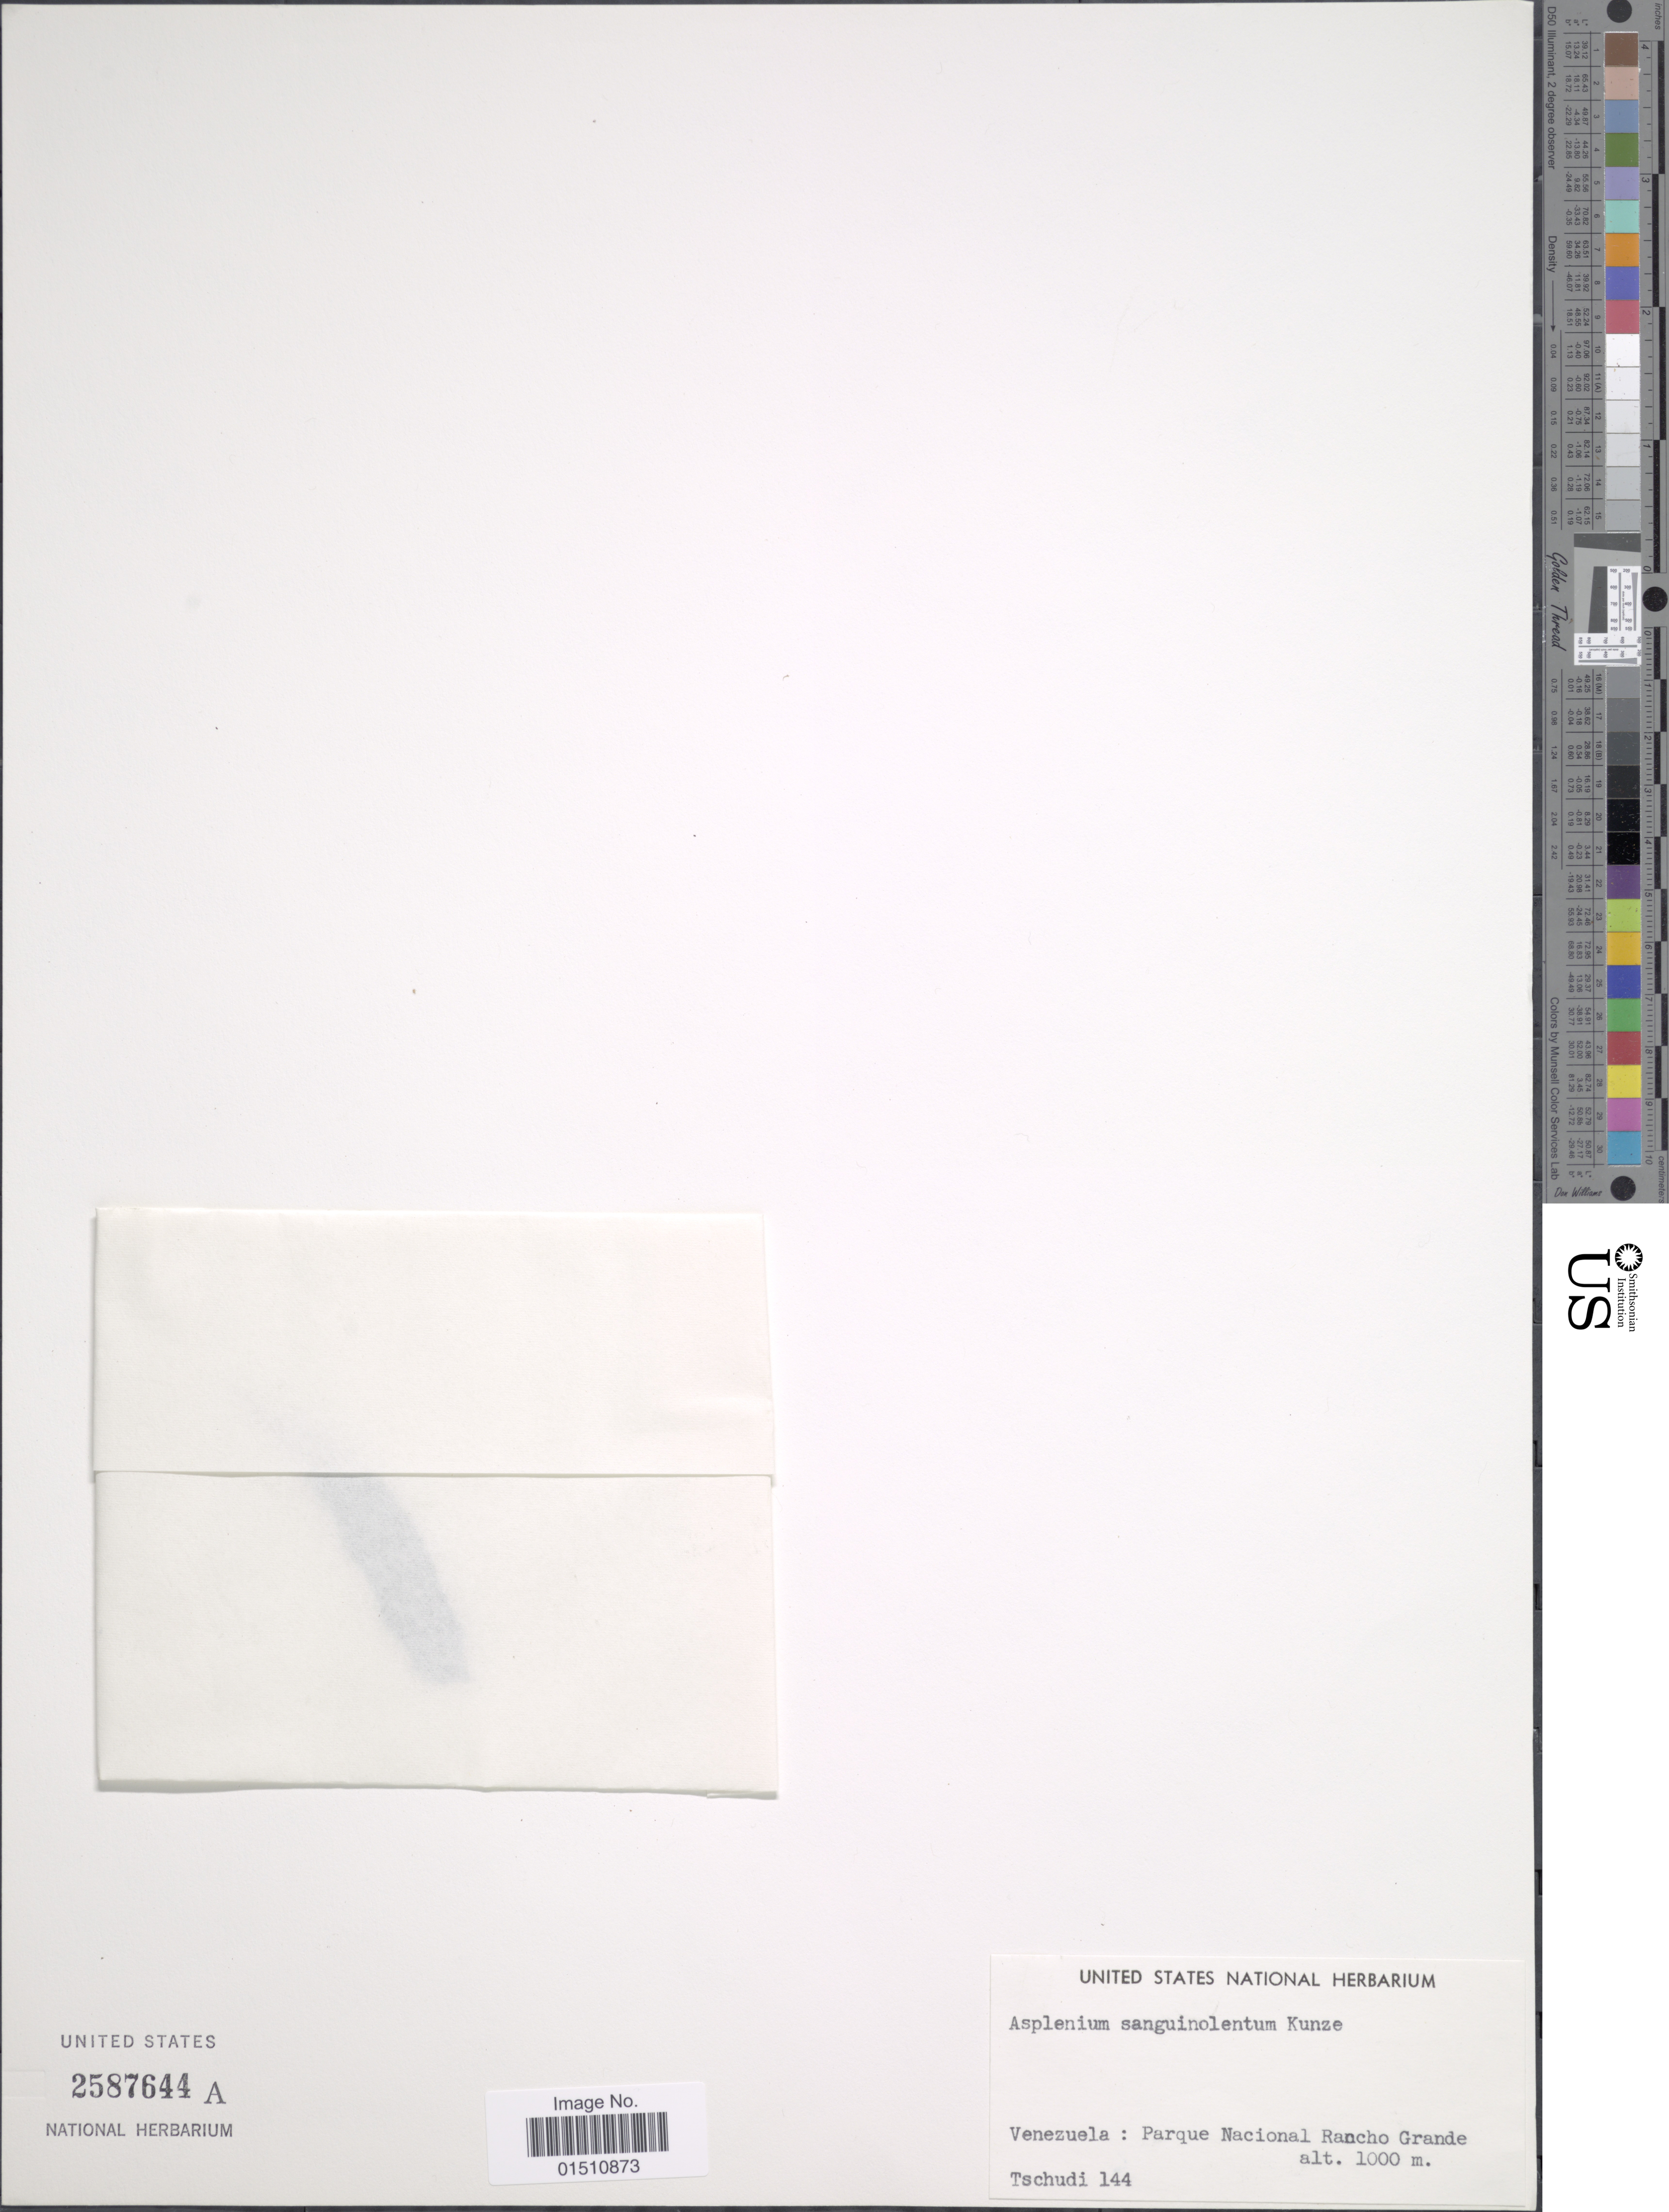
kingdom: Plantae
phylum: Tracheophyta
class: Polypodiopsida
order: Polypodiales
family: Aspleniaceae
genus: Asplenium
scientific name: Asplenium feei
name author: Kunze ex Fée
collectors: Tschudi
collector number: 144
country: Venezuela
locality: Venezuela, Parque Nacional Rancho Grande.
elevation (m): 1000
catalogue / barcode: US 2587644A